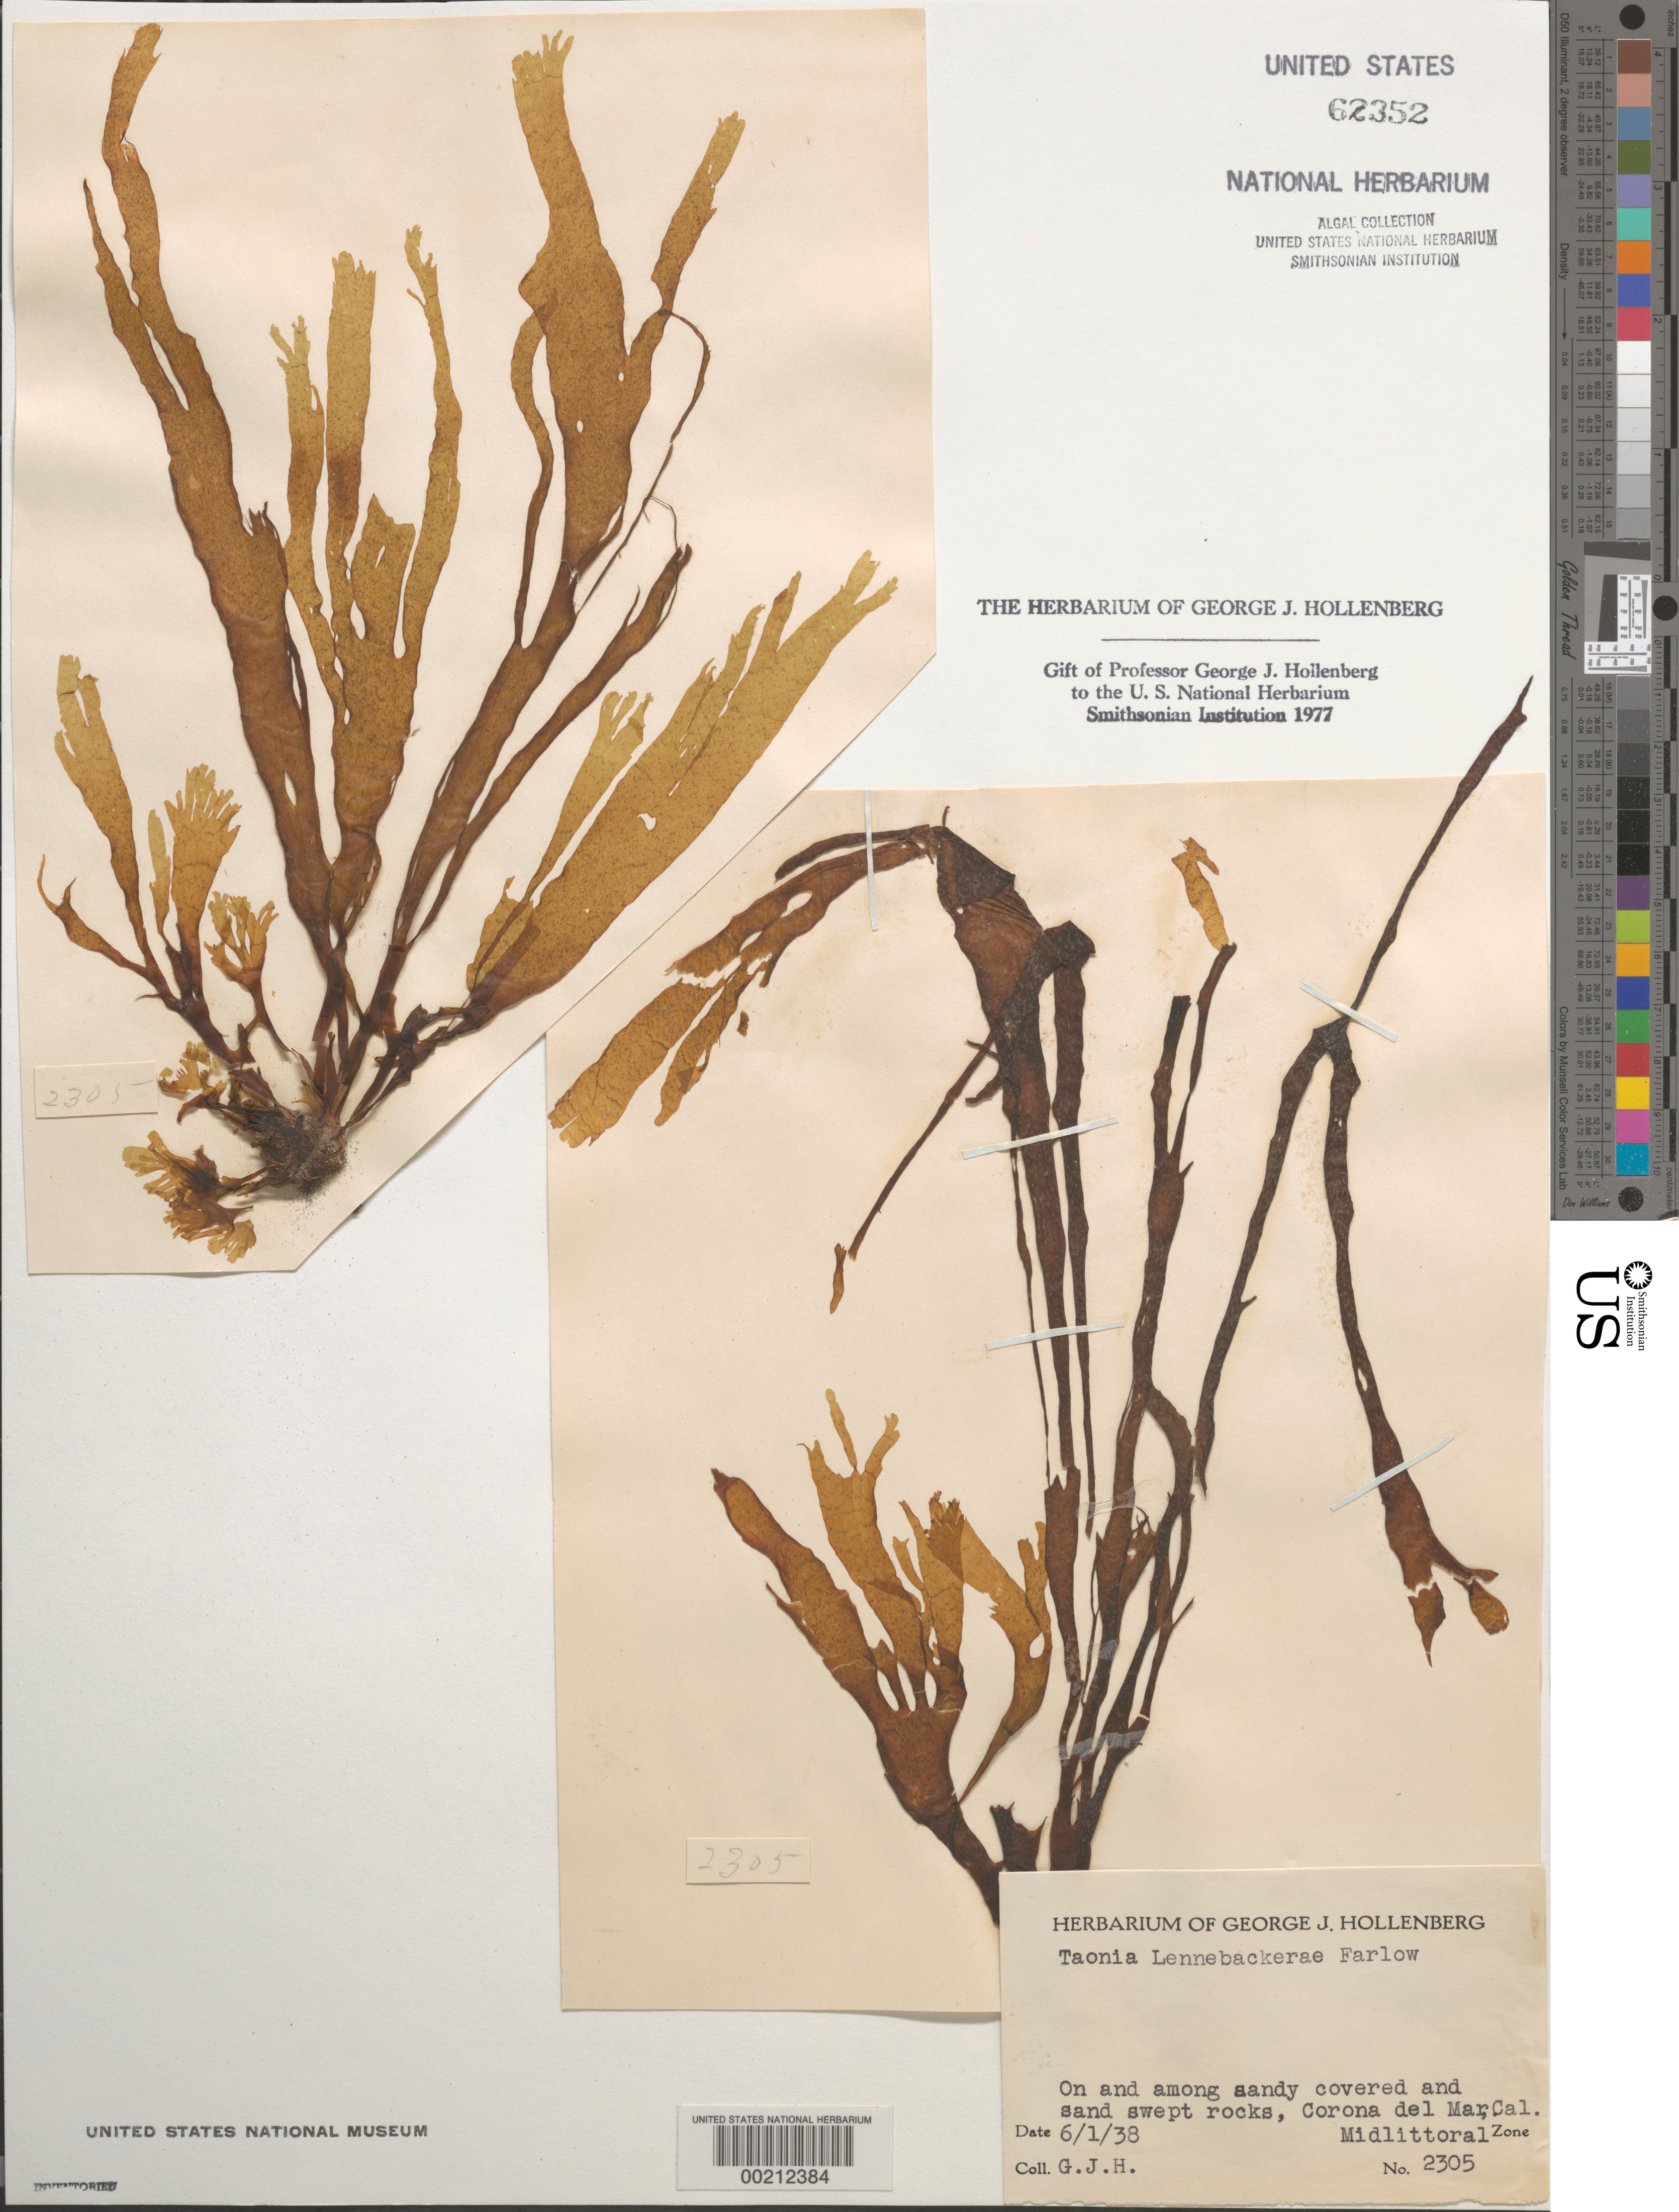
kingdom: Chromista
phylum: Ochrophyta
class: Phaeophyceae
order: Dictyotales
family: Dictyotaceae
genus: Taonia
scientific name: Taonia lennebackerae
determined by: Hollenberg, George J.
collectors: G. Hollenberg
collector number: GJH 2305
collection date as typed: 01 Jun 1938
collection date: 1938-06-01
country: United States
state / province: California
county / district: Orange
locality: Corona del Mar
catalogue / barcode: US 62352